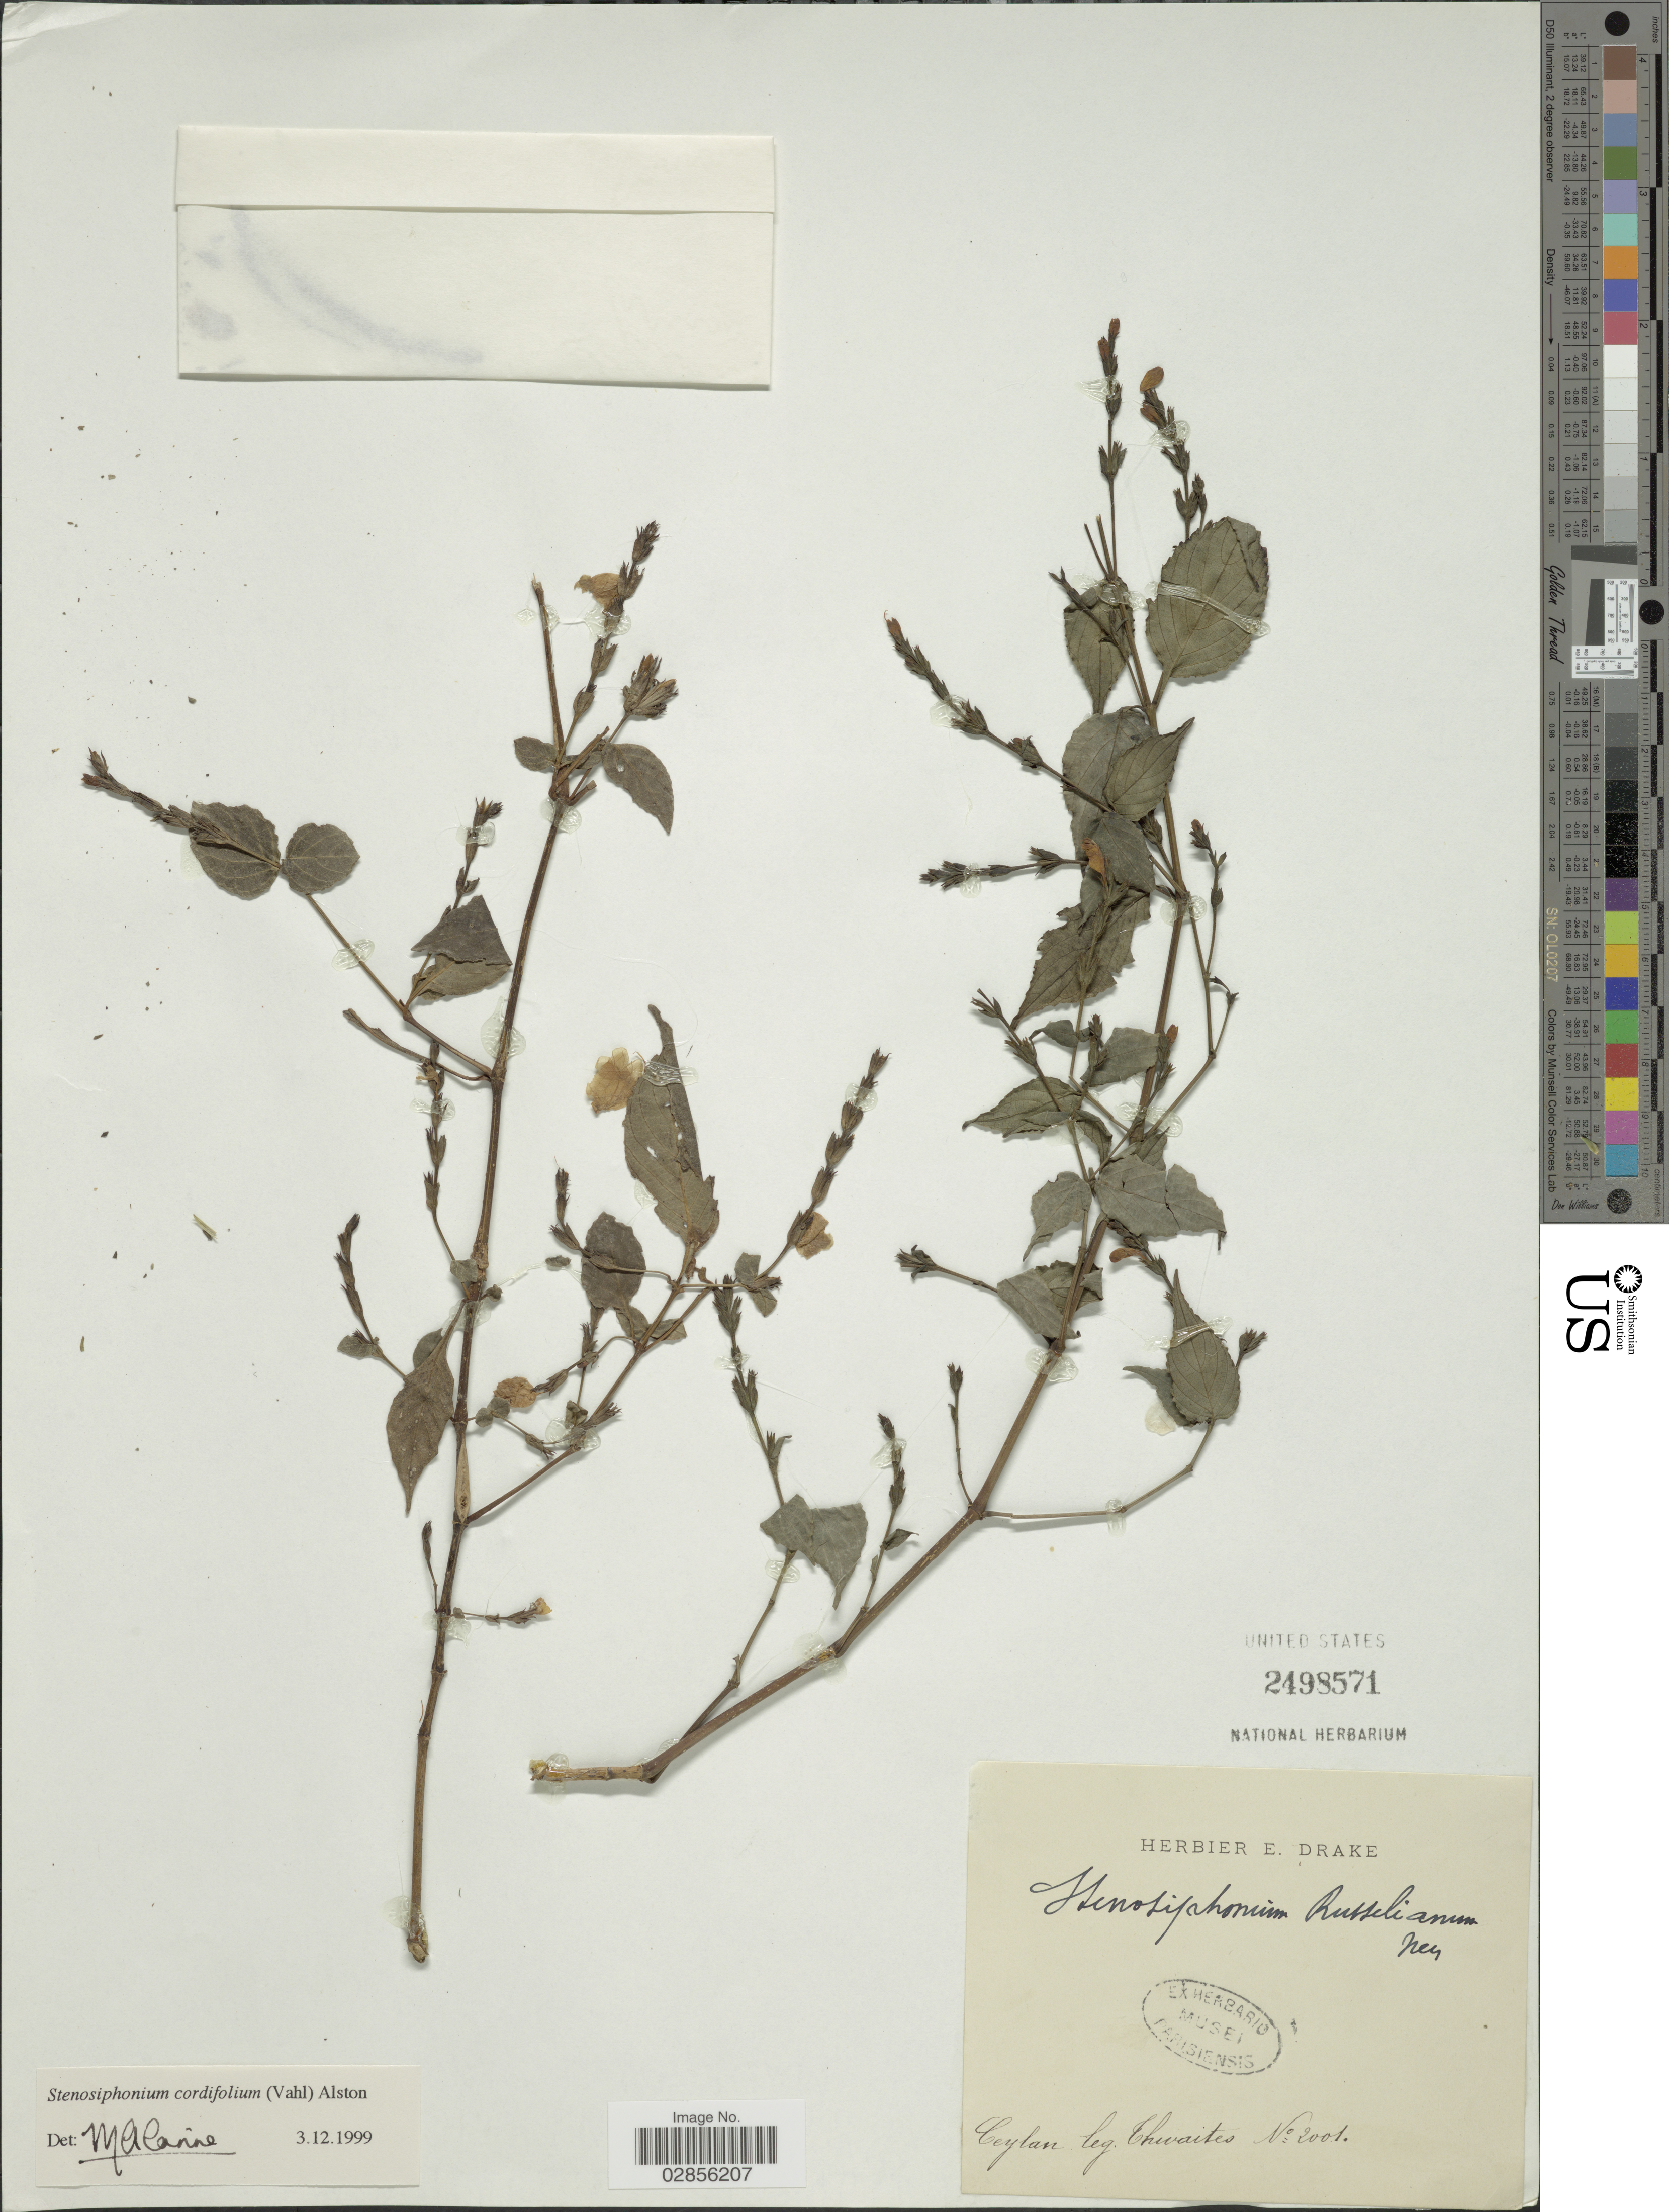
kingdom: Plantae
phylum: Tracheophyta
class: Magnoliopsida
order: Lamiales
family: Acanthaceae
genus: Stenosiphonium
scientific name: Stenosiphonium cordifolium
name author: (Vahl) Alston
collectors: Thwaites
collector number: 2001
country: Sri Lanka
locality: Ceylon.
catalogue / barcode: US 2498571